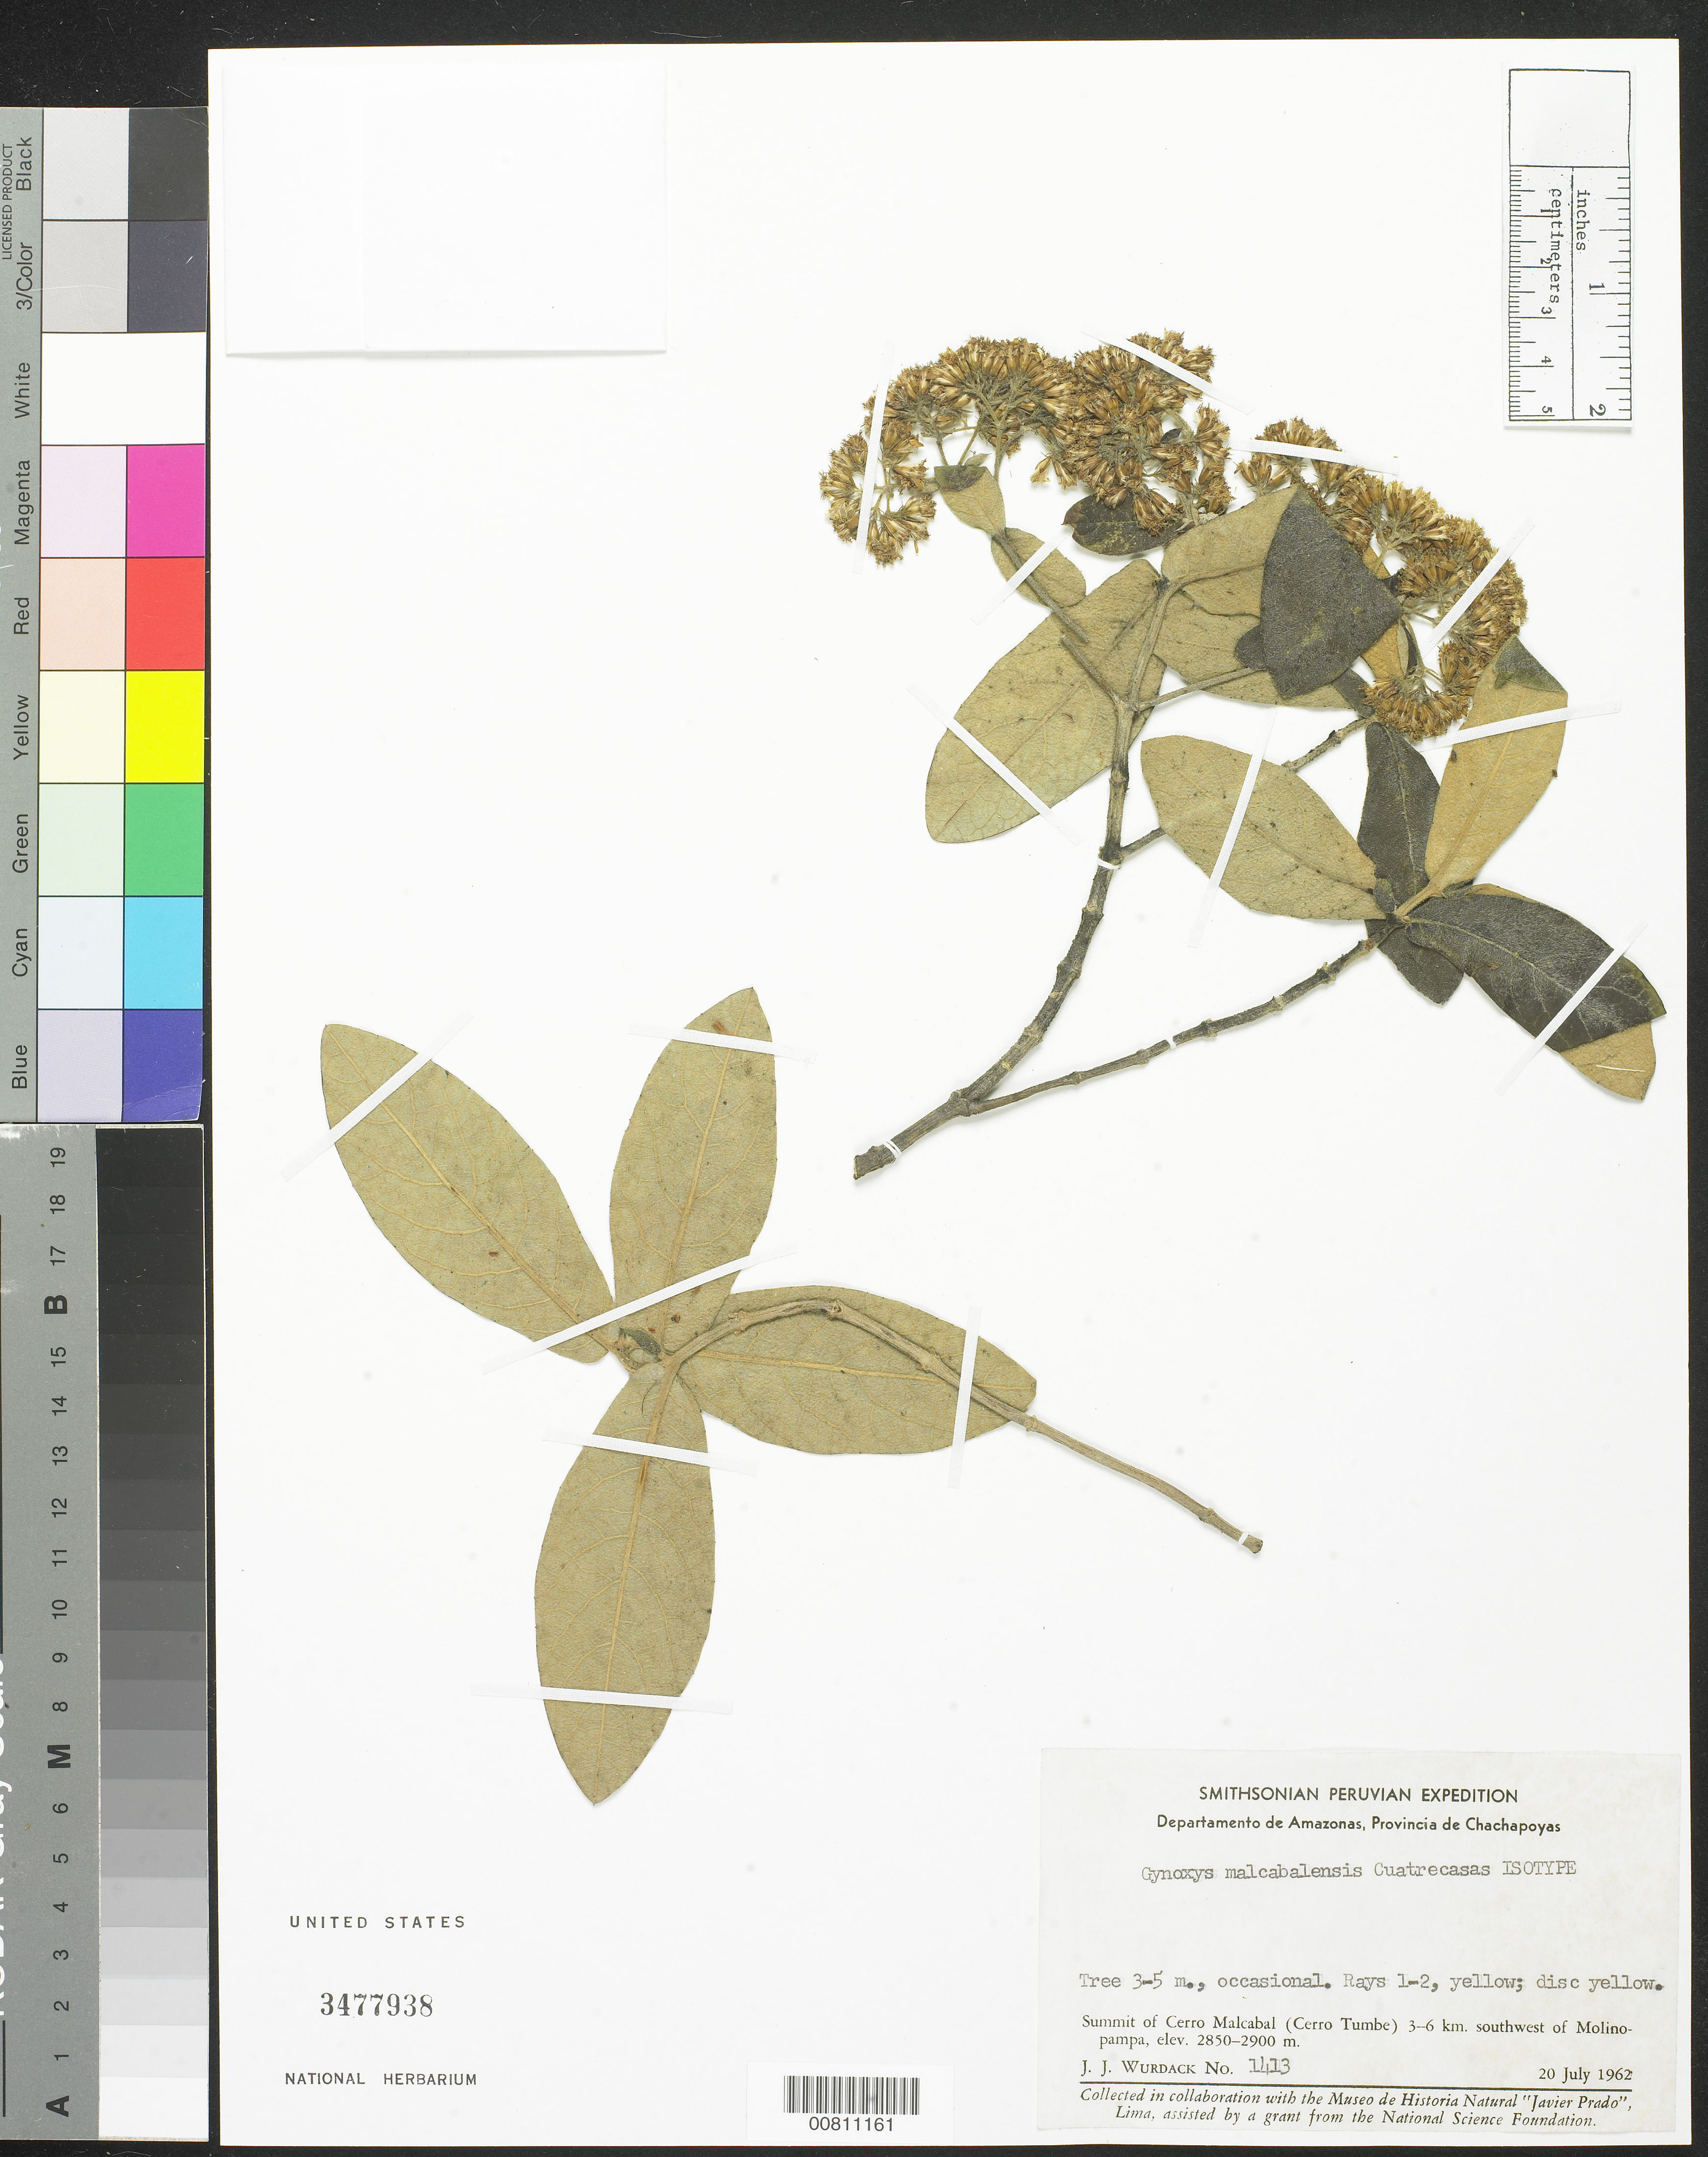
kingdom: Plantae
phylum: Tracheophyta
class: Magnoliopsida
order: Asterales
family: Asteraceae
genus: Gynoxys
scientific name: Gynoxys malcabalensis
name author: Cuatrec.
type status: Isotype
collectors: J. J. Wurdack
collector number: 1413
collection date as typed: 20 Jul 1962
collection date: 1962-07-20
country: Peru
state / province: Amazonas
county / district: Chachapoyas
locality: Summit of Cerro Malcabal (Cerro Tumbe) 3-6 km southwest of Molinopampa.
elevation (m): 2850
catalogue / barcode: US 3477938